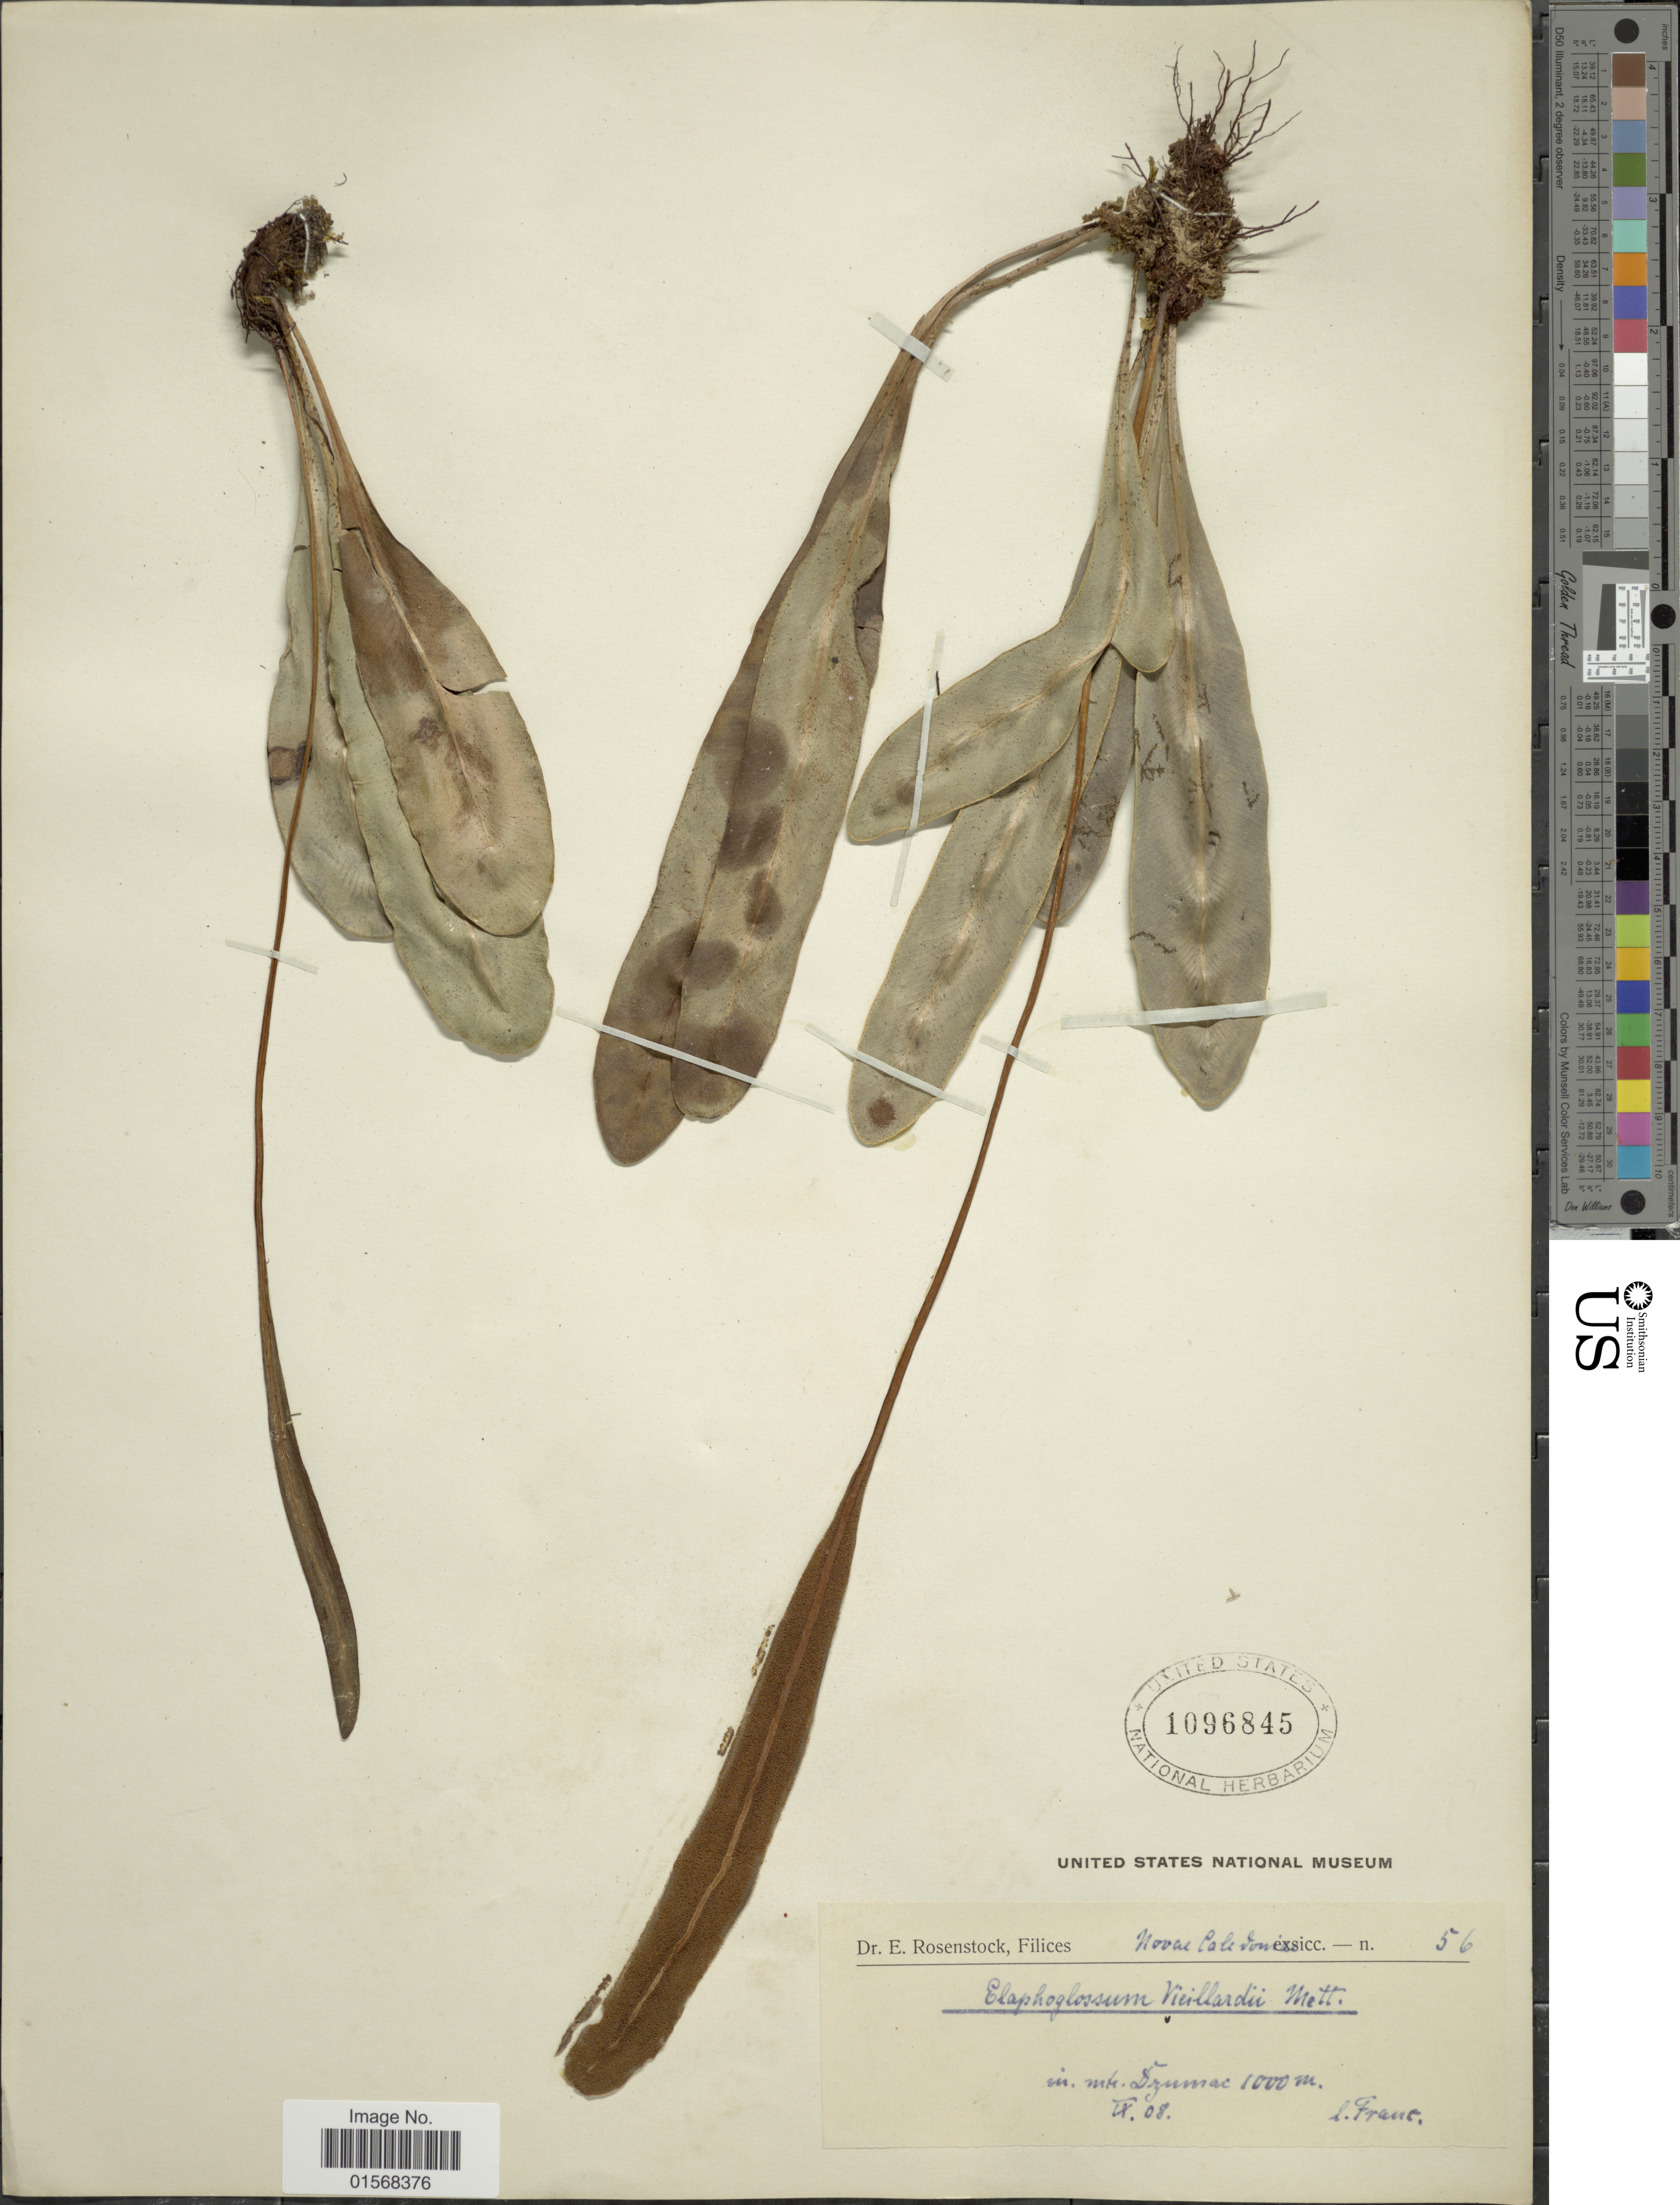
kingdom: Plantae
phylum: Tracheophyta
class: Polypodiopsida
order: Polypodiales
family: Dryopteridaceae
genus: Elaphoglossum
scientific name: Elaphoglossum vieillardii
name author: (Mett.) T. Moore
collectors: Franc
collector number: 56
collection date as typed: Transcribed d/m/y: /9/8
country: New Caledonia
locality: in mts. Dzumac.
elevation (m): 1000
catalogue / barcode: US 1096845